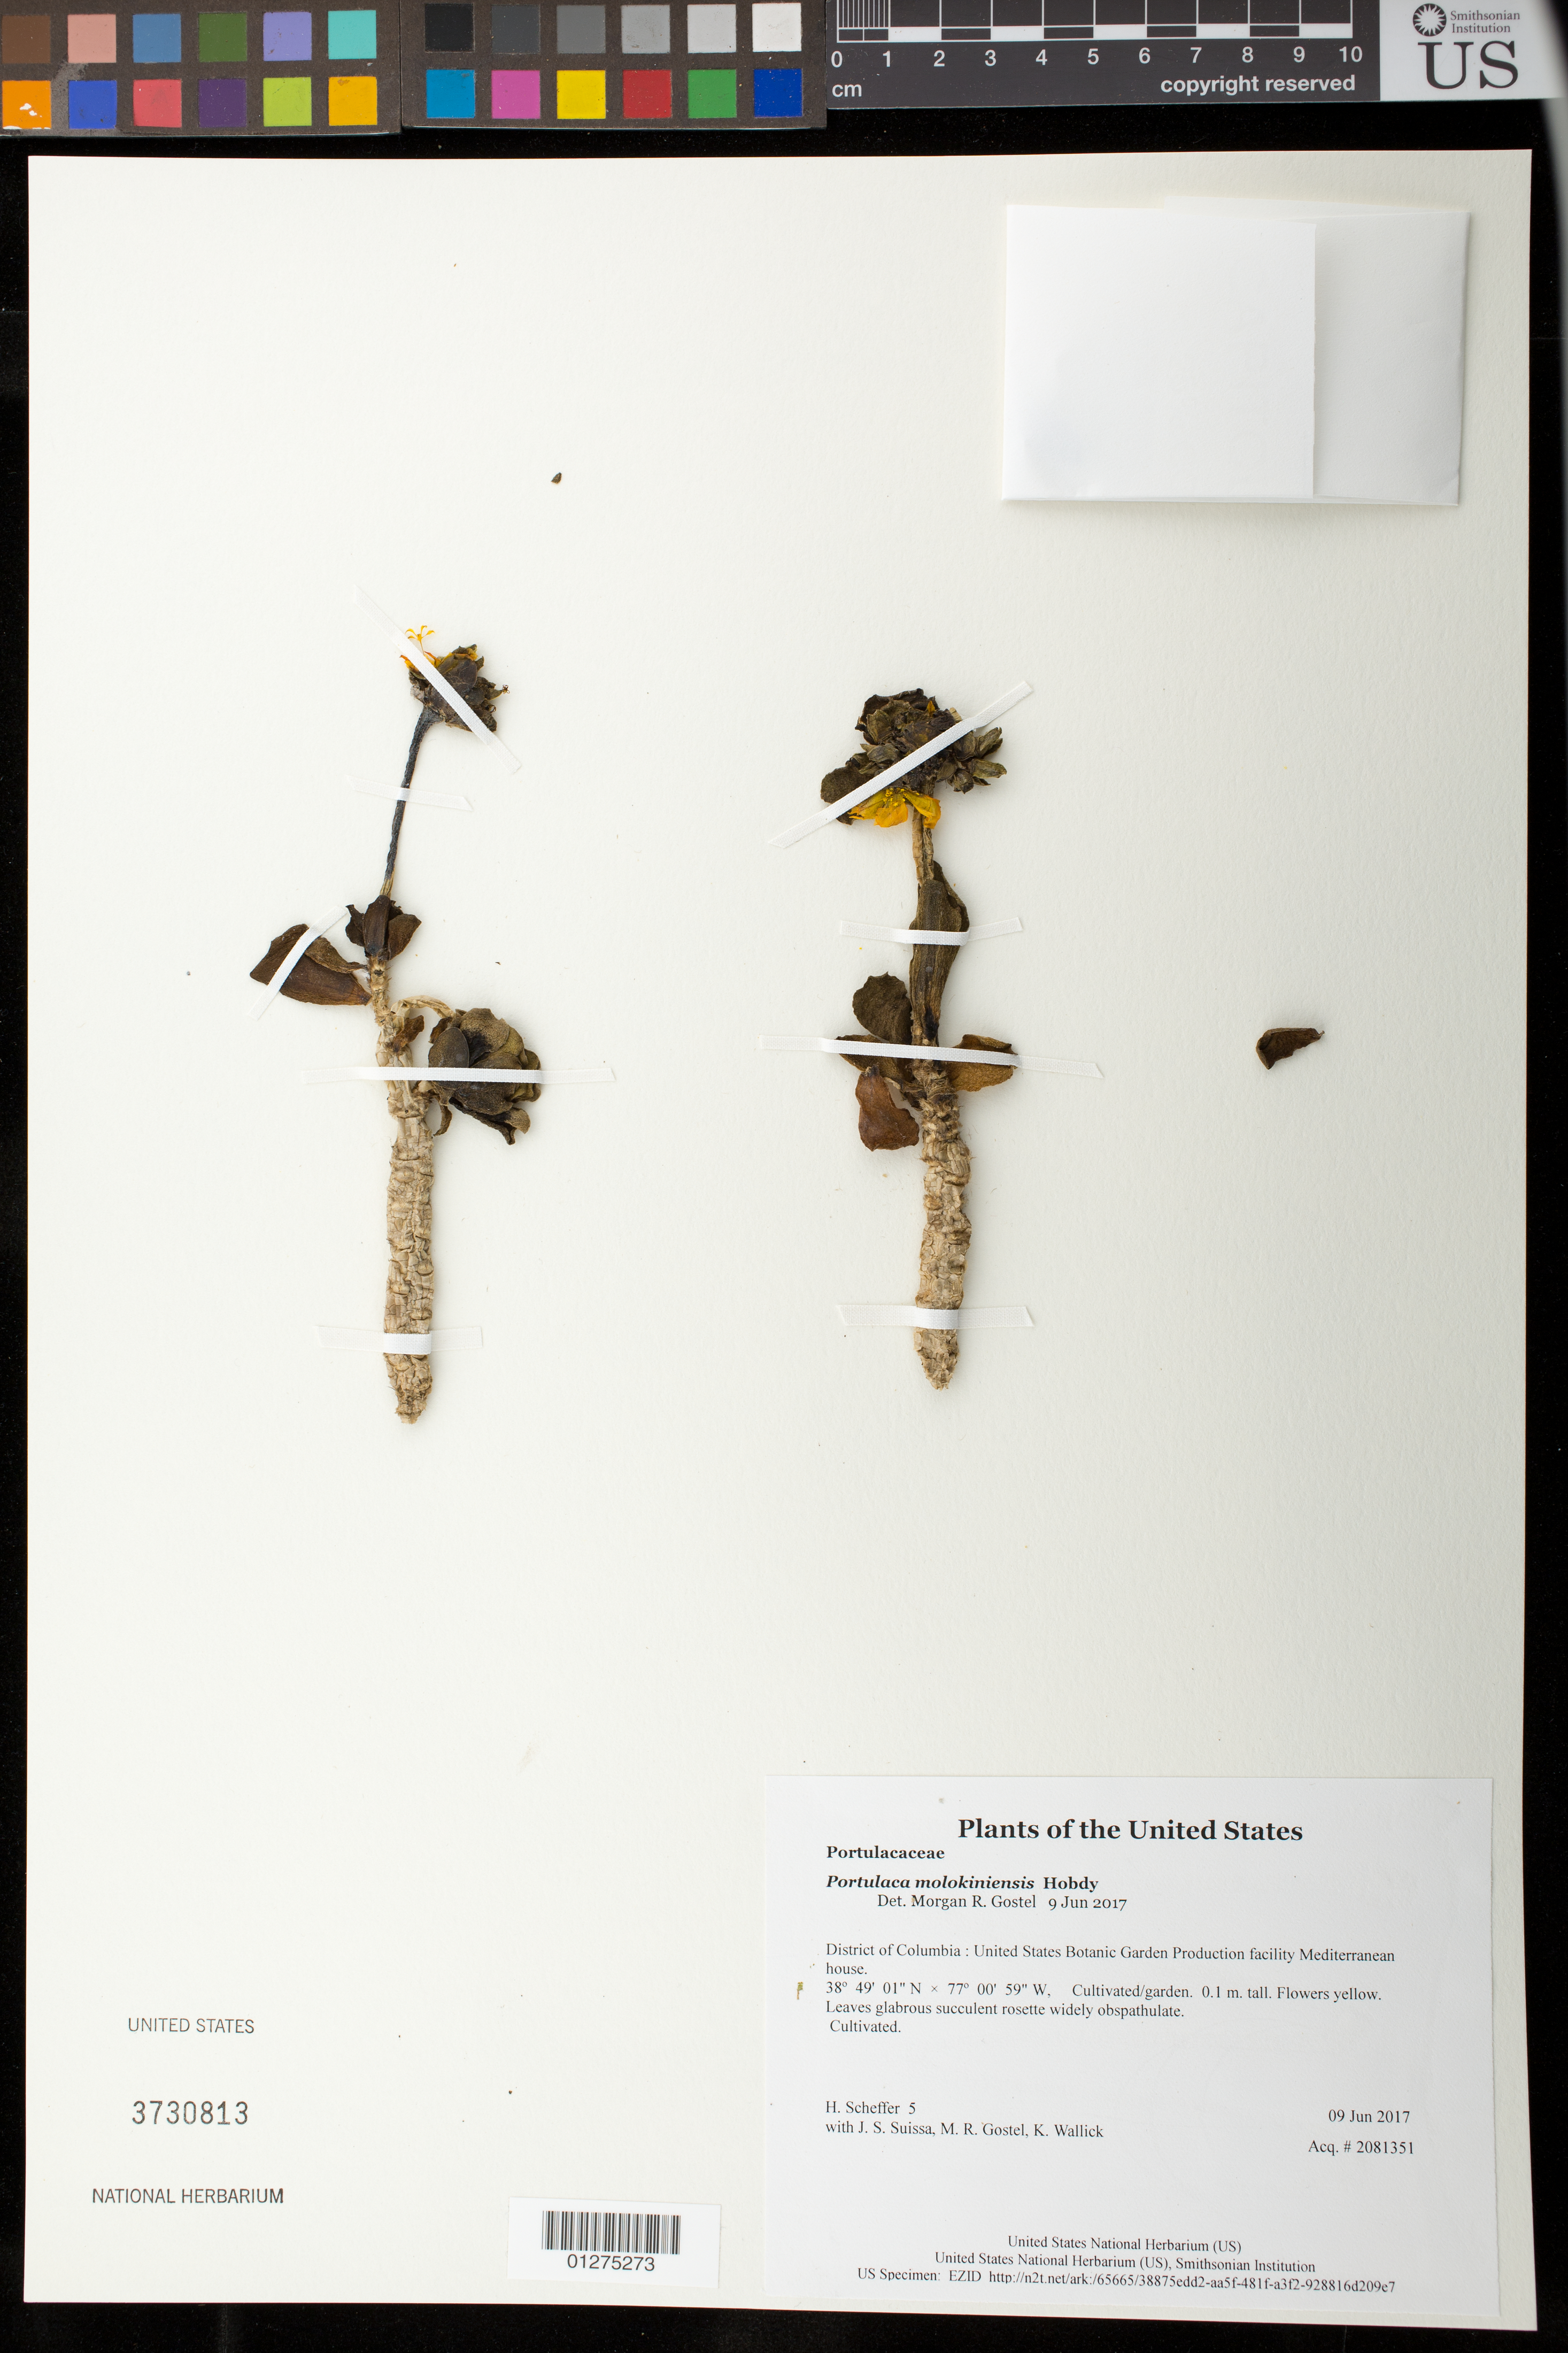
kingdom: Plantae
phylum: Tracheophyta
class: Magnoliopsida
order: Caryophyllales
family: Portulacaceae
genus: Portulaca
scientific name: Portulaca molokiniensis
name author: Hobdy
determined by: Gostel, M. R.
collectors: H. Scheffer, J. S. Suissa, M. R. Gostel & K. Wallick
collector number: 5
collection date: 2017-06-09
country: United States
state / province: District of Columbia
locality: United States Botanic Garden Production facility Mediterranean house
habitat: Cultivated/garden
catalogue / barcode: US 3730813